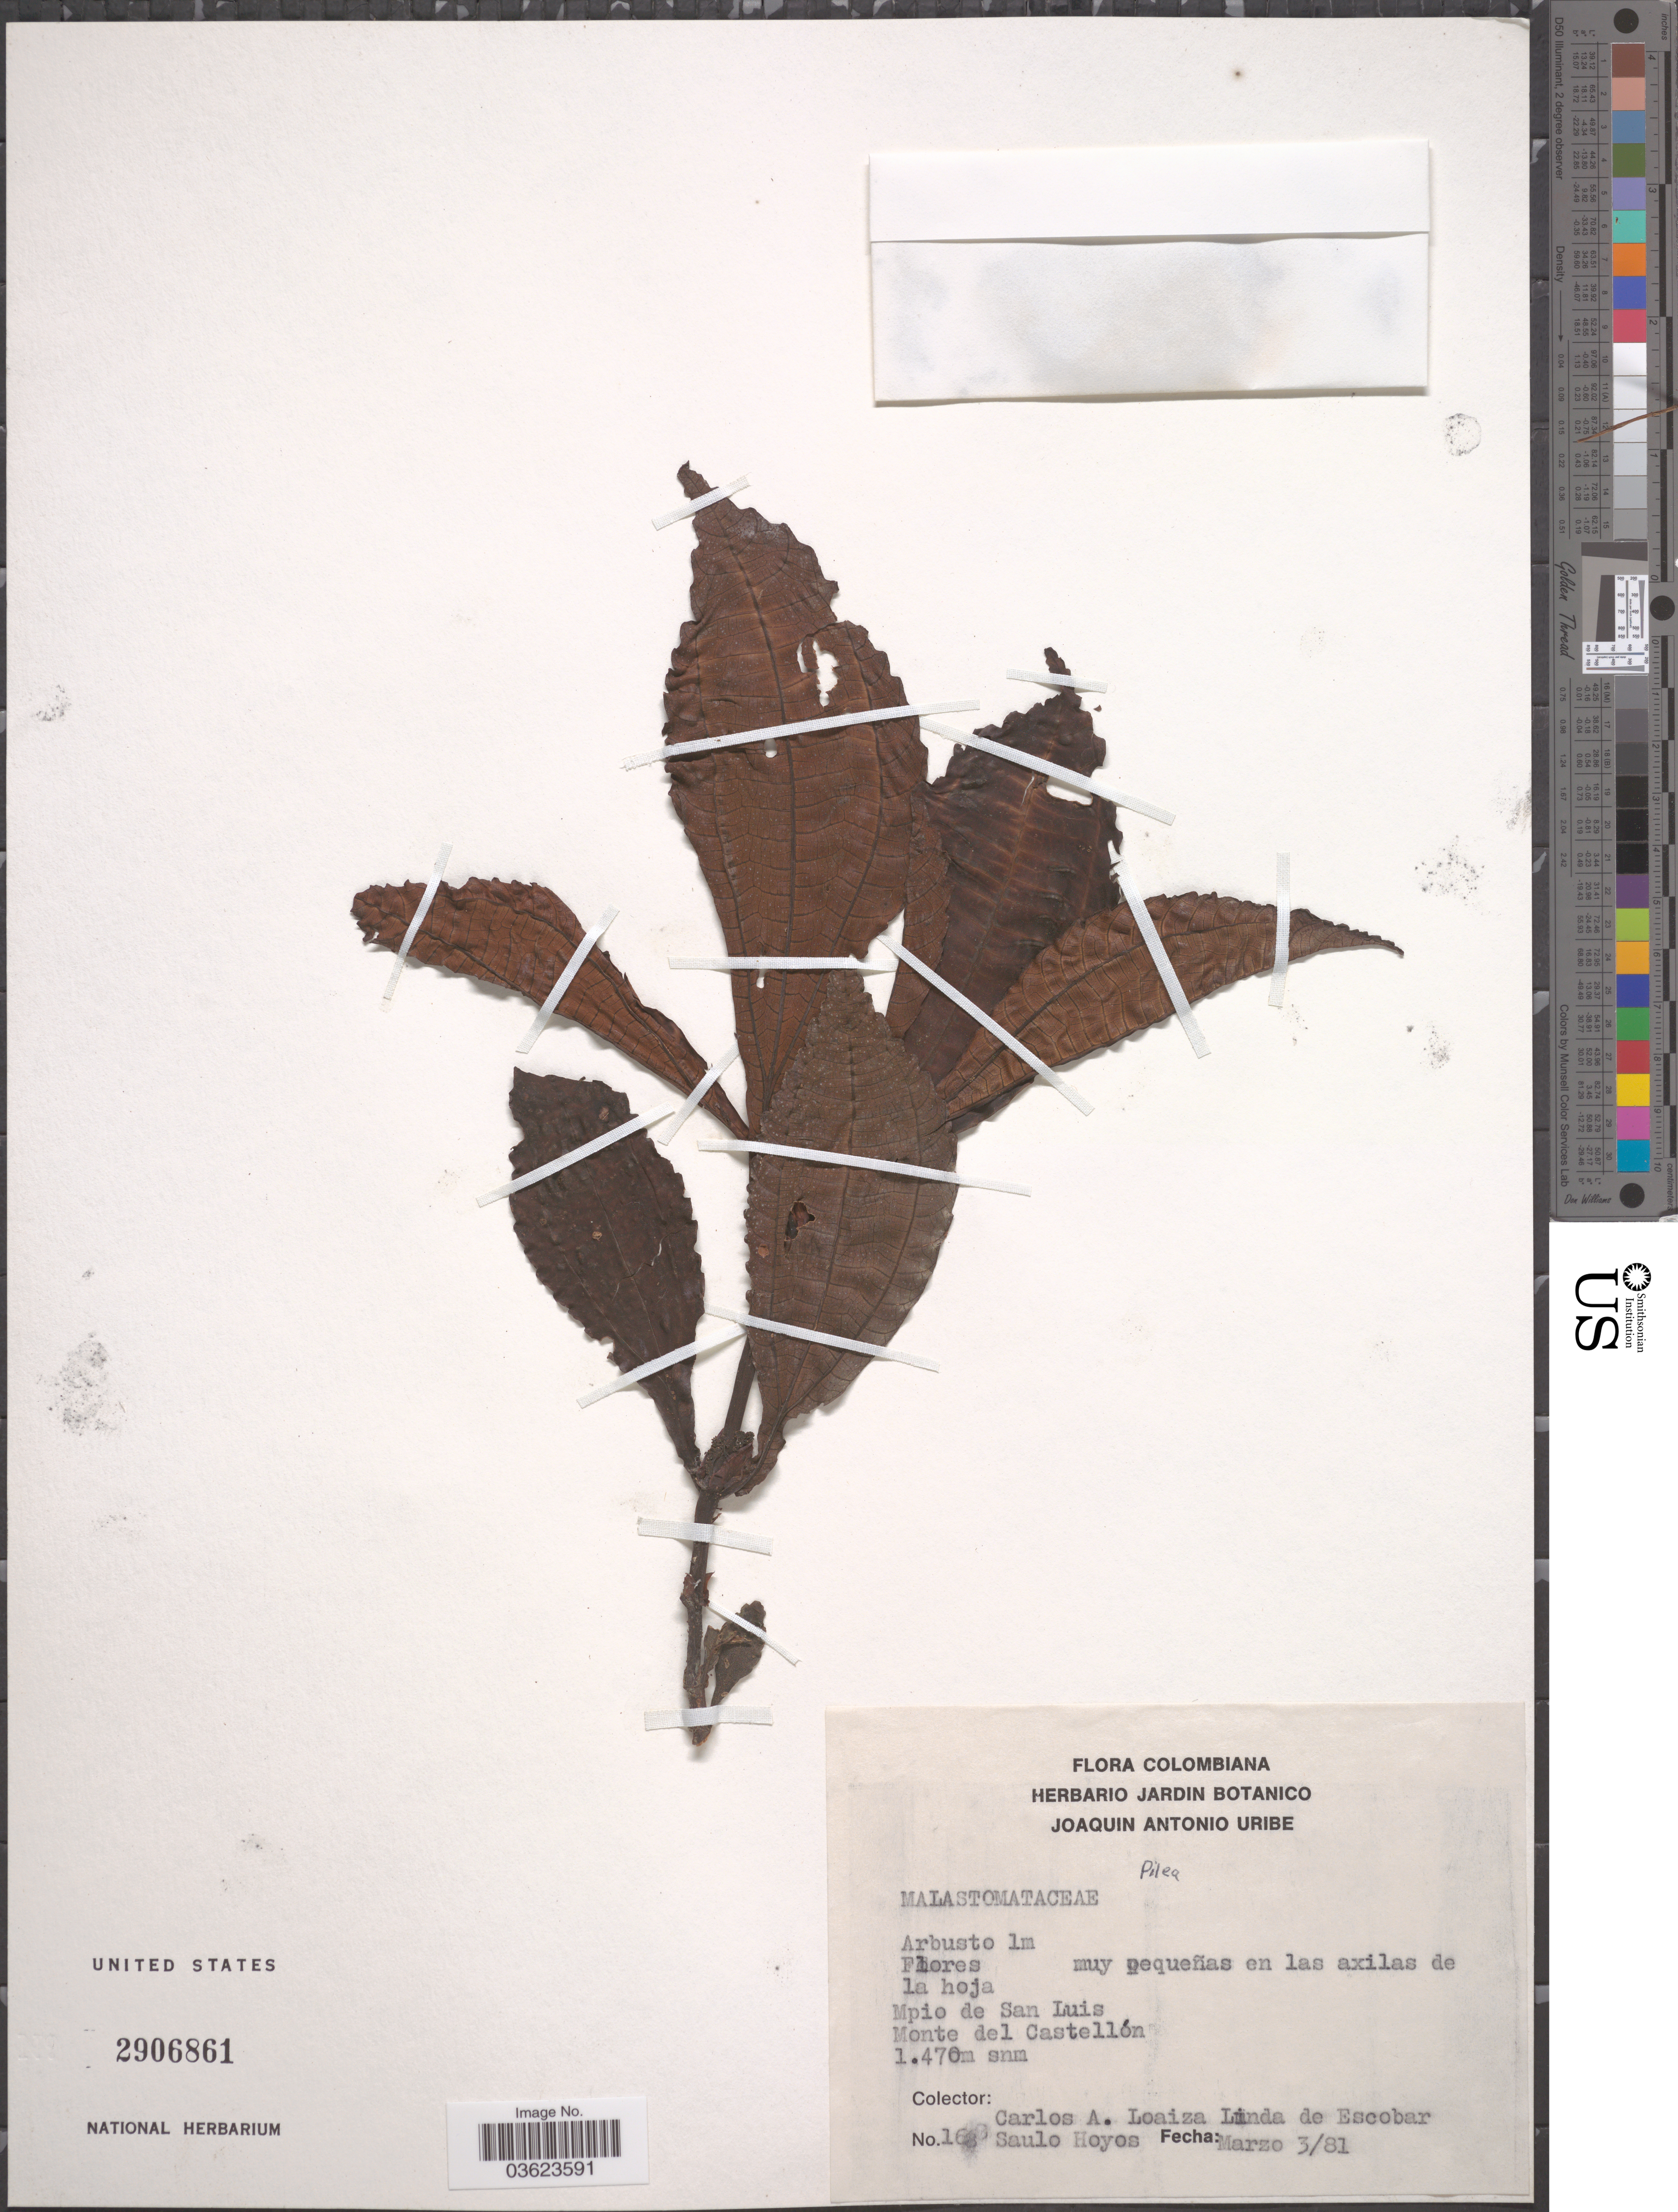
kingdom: Plantae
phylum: Tracheophyta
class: Magnoliopsida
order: Rosales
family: Urticaceae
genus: Pilea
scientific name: Pilea sp.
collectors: C. Loaiza P., L. K. de Escobar & S. Hoyos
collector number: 168*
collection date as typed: Transcribed d/m/y: 3/3/81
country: Colombia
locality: Mpio de San Luis. Monte del Castellón.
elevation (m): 1470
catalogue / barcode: US 2906861